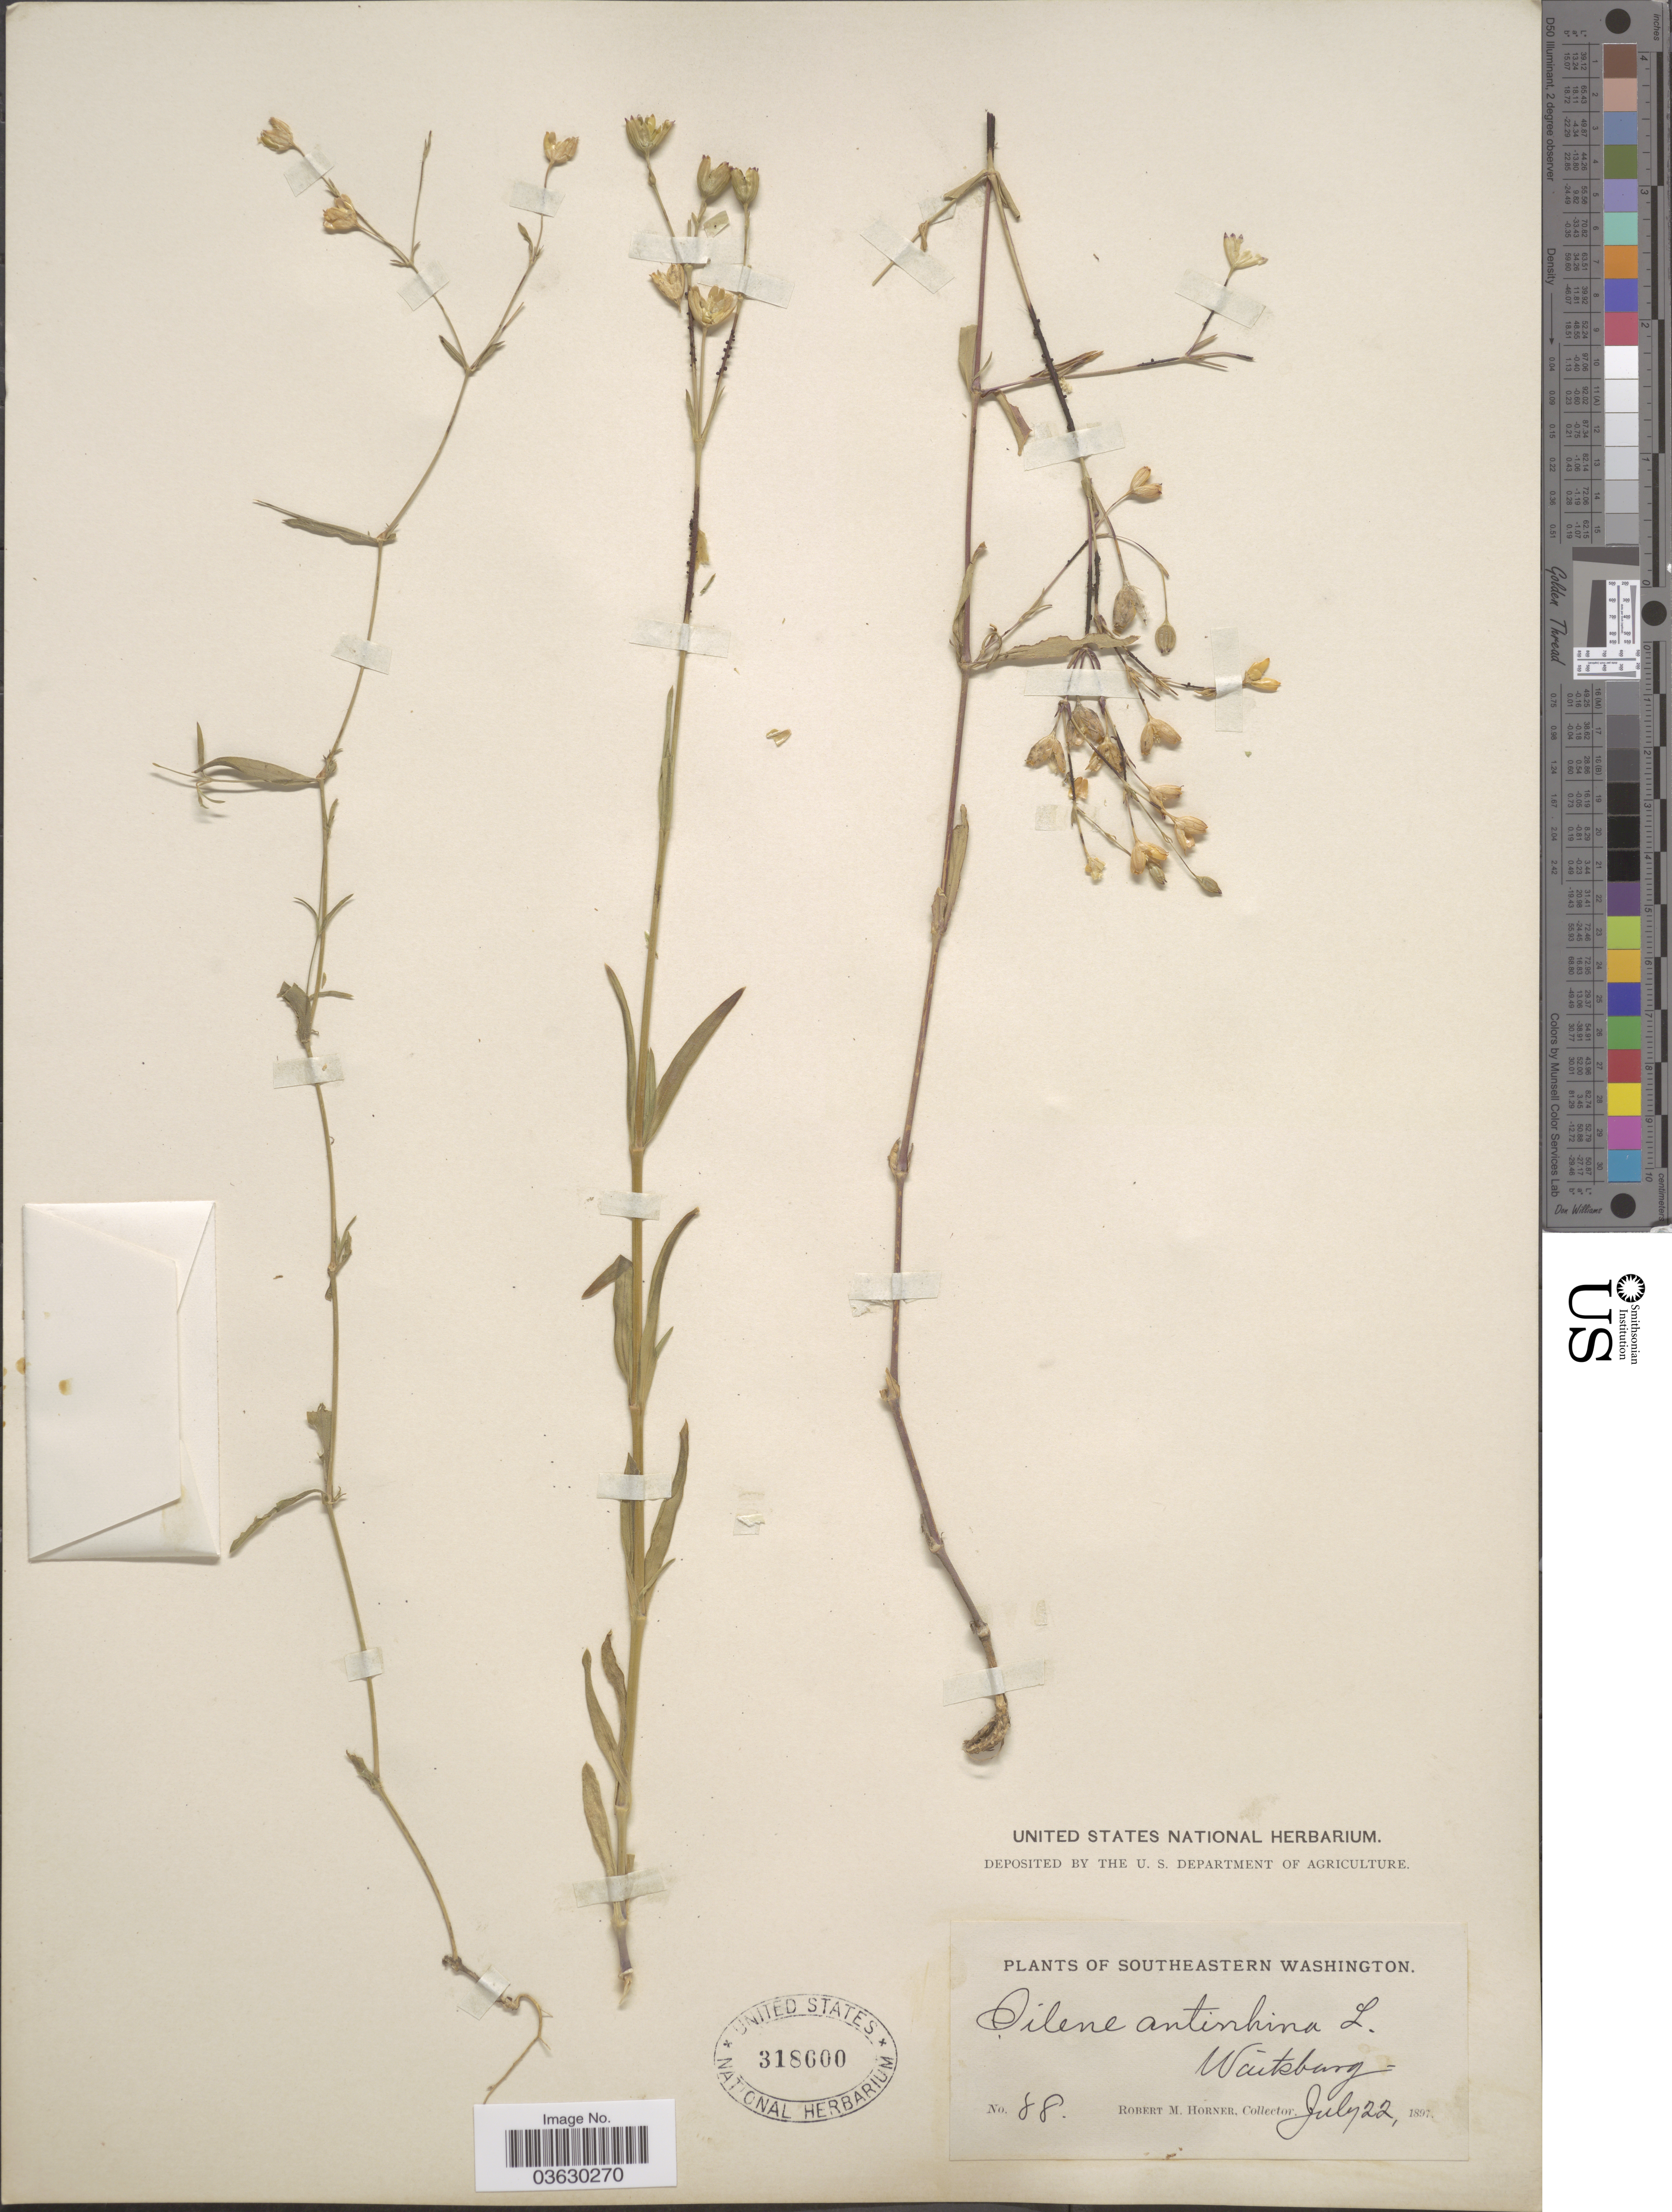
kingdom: Plantae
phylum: Tracheophyta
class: Magnoliopsida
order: Caryophyllales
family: Caryophyllaceae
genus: Silene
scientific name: Silene antirrhina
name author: L.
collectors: R. Horner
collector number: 88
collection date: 1897-07-22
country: United States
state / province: Washington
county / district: Walla Walla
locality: Southeastern Washington. Waitsburg.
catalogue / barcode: US 318600